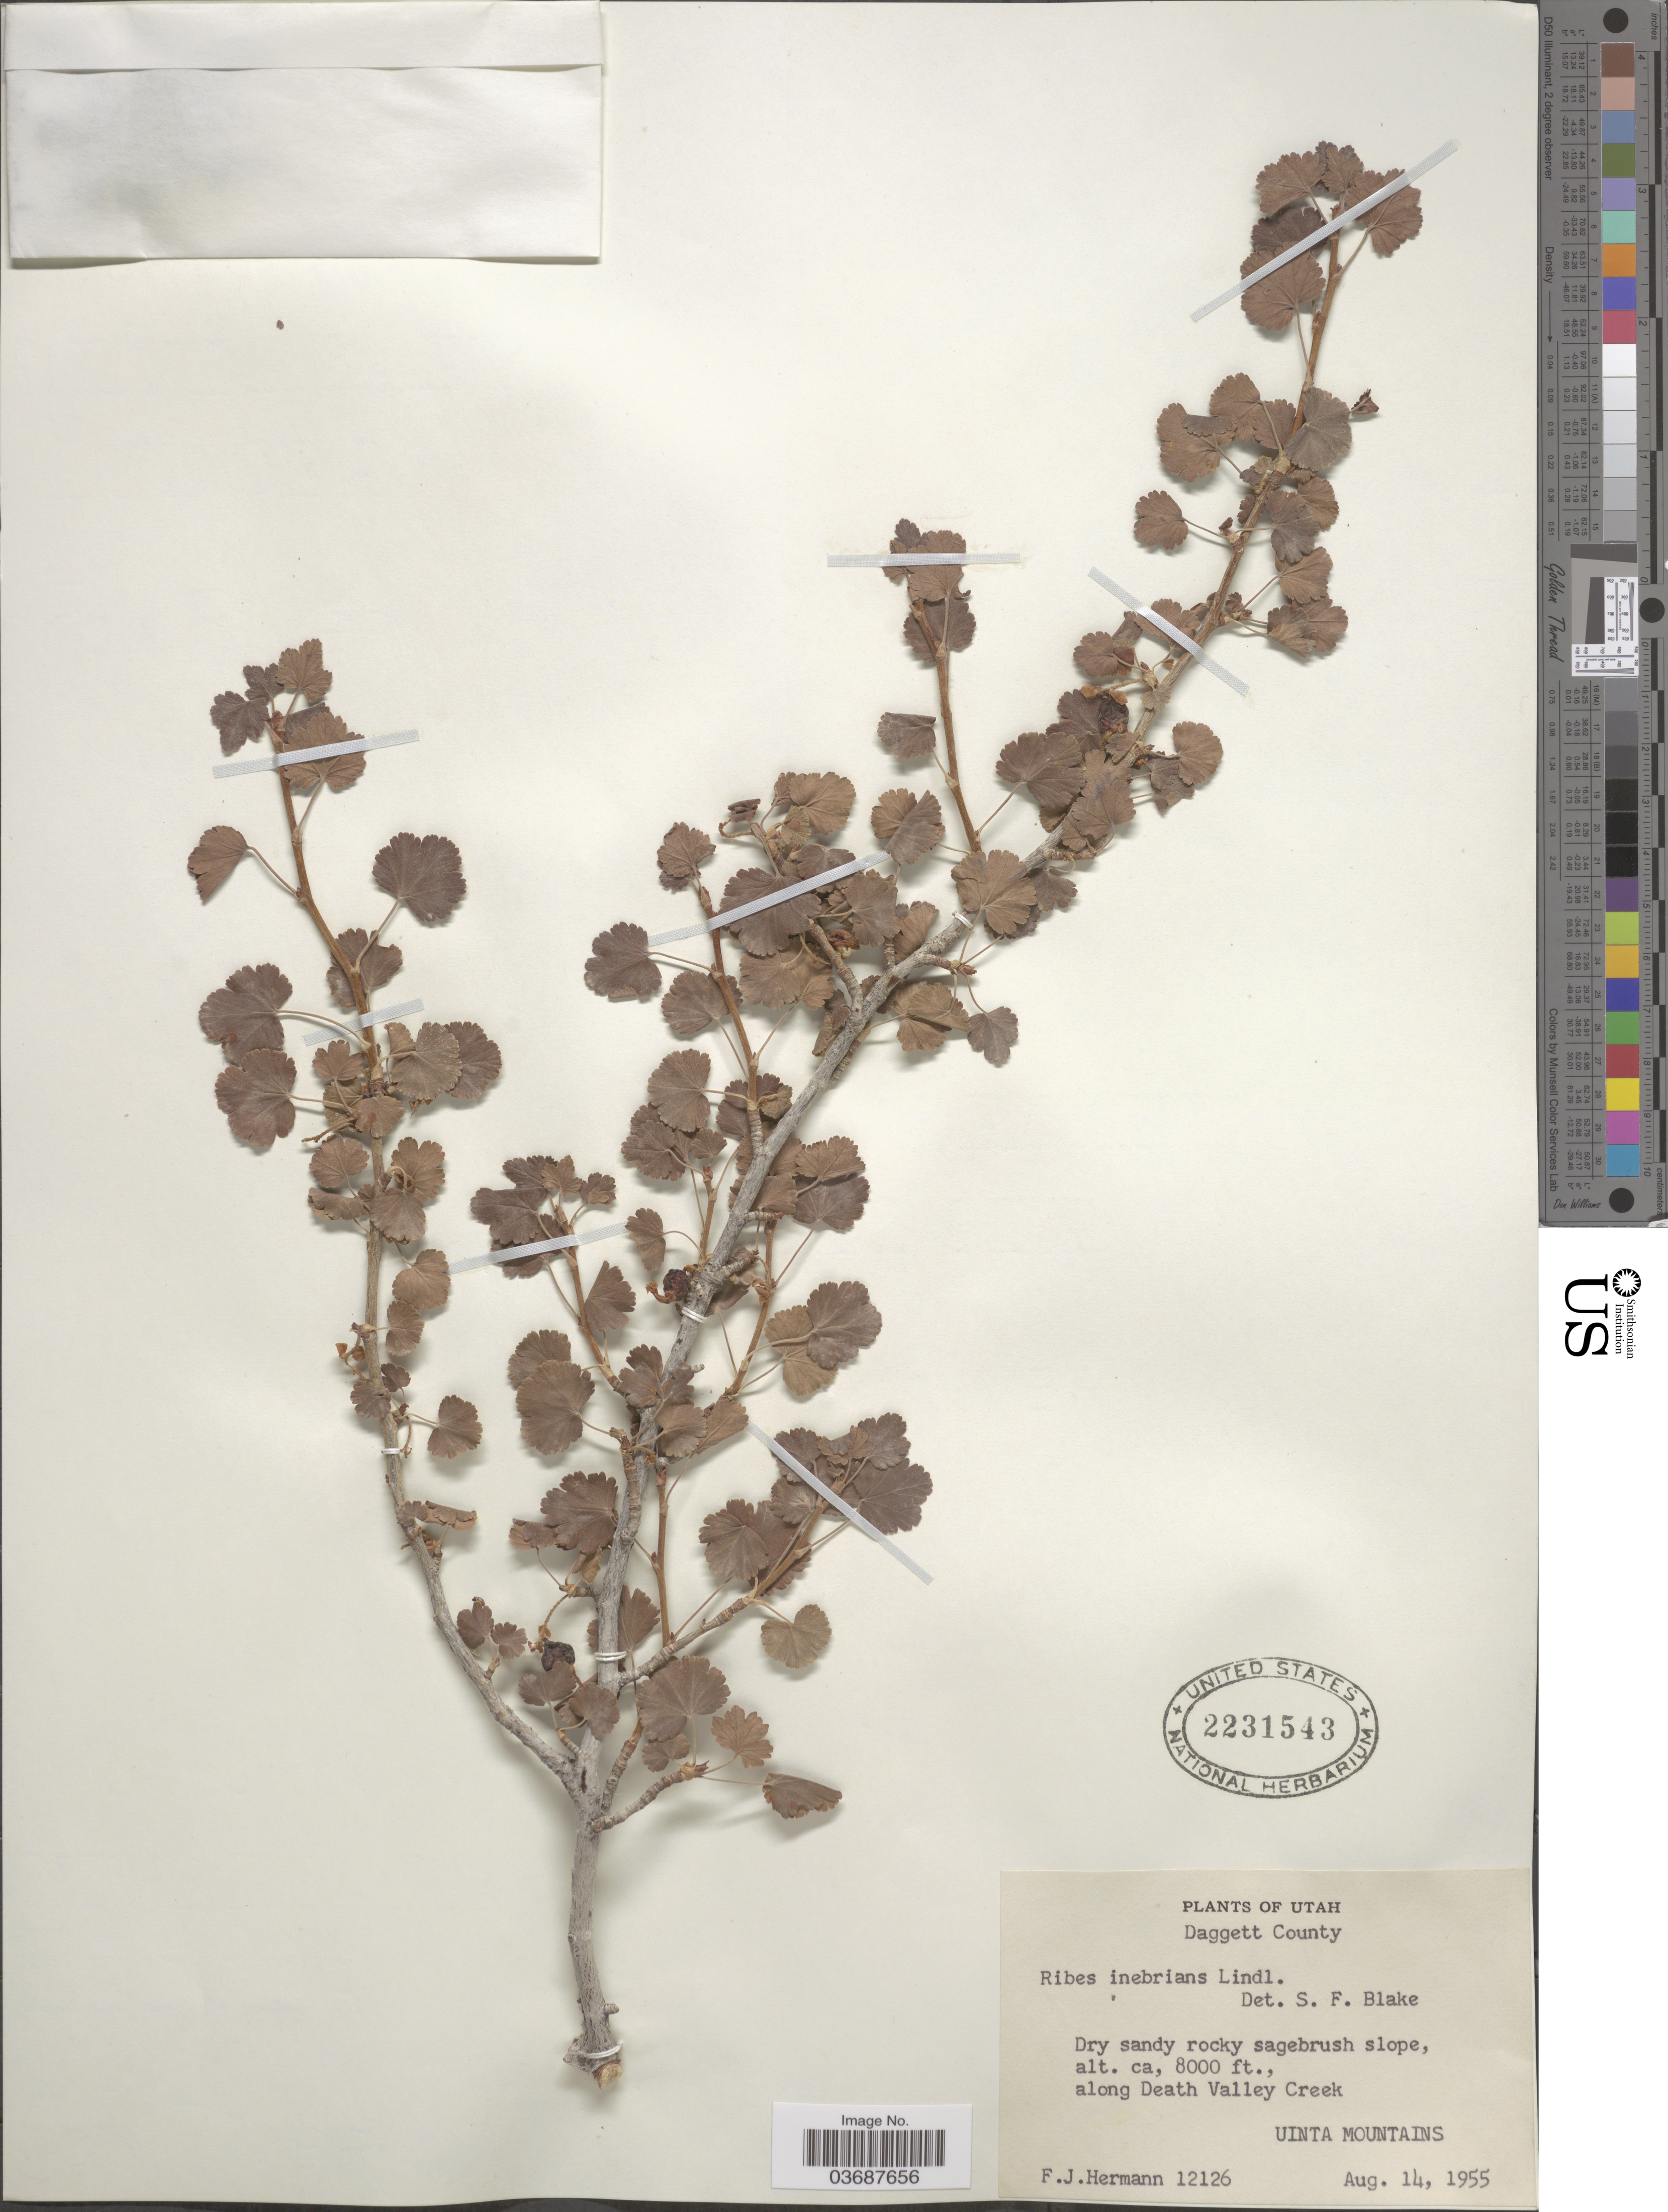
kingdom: Plantae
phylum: Tracheophyta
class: Magnoliopsida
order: Saxifragales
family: Grossulariaceae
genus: Ribes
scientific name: Ribes inebrians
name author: Lindl.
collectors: F. J. Hermann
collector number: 12126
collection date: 1955-08-14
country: United States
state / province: Utah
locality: Daggett County. Along Death Valley Creek, Uinta Mountains.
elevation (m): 2438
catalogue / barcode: US 2231543